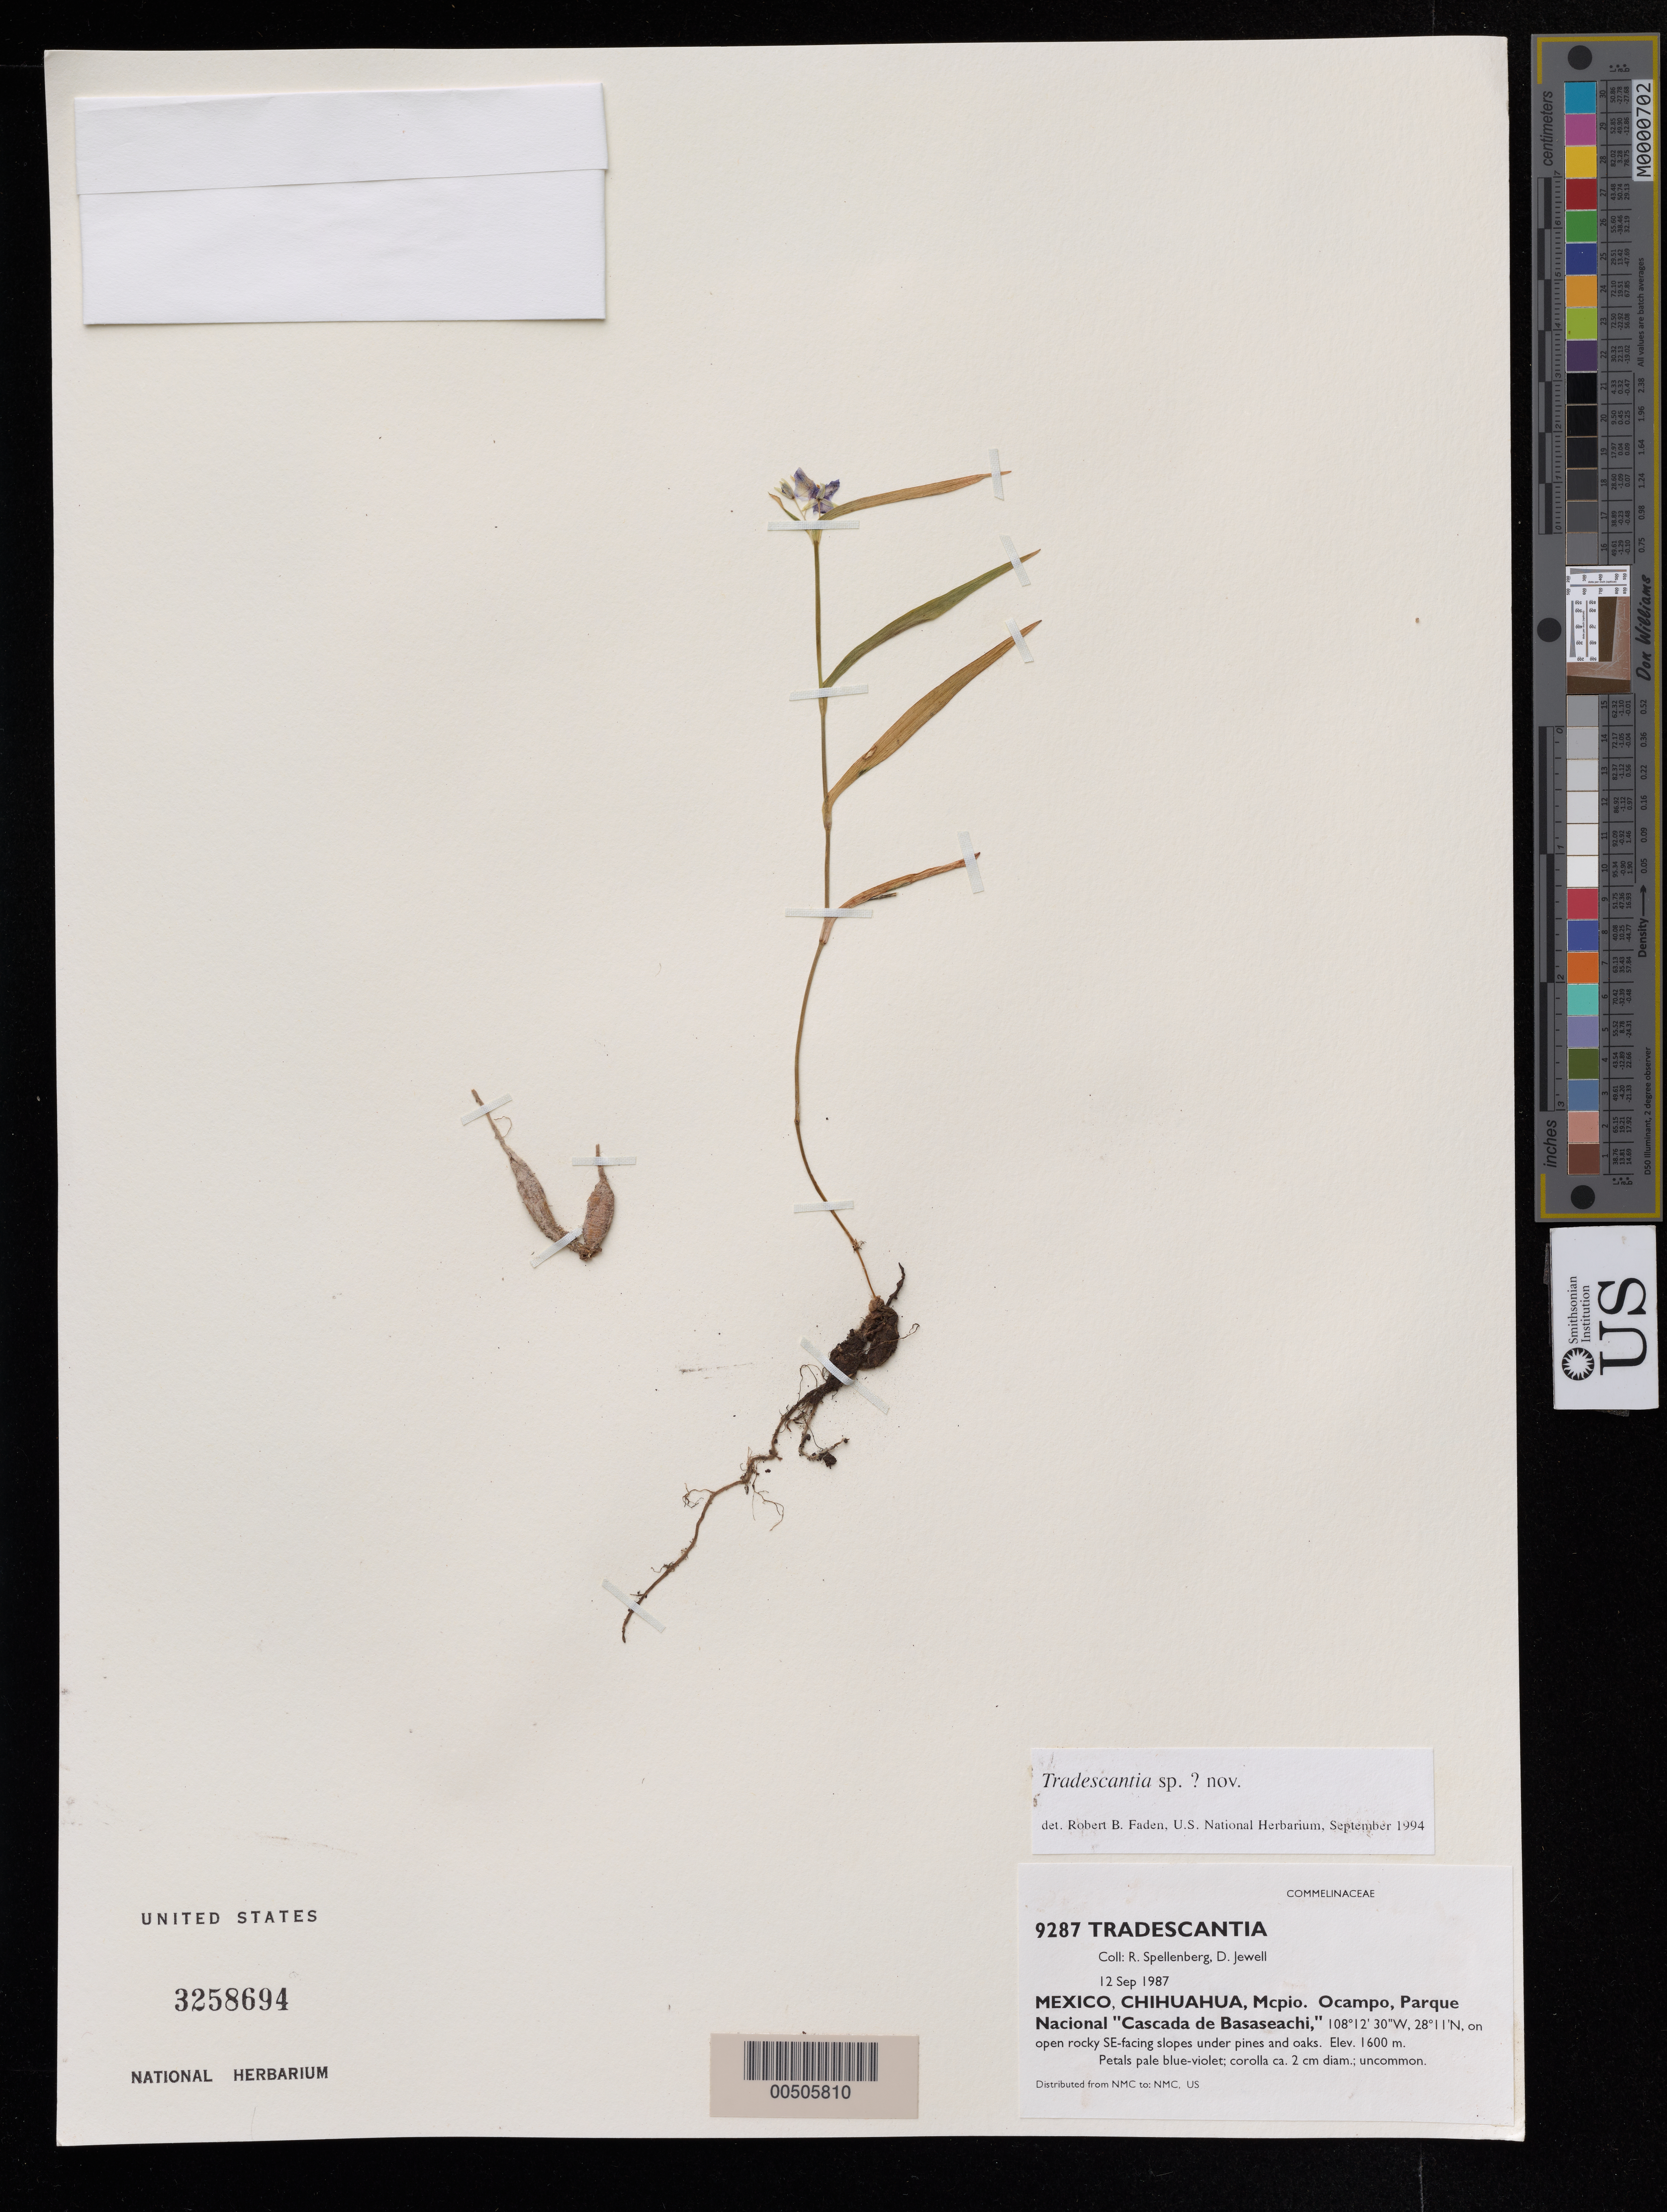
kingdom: Plantae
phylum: Tracheophyta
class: Liliopsida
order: Commelinales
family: Commelinaceae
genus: Tradescantia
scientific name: Tradescantia sp.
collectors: R. W. Spellenberg & D. Jewell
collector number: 9287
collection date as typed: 12 Sep 1987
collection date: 1987-09-12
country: Mexico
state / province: Chihuahua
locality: Ocampo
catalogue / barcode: US 3258694